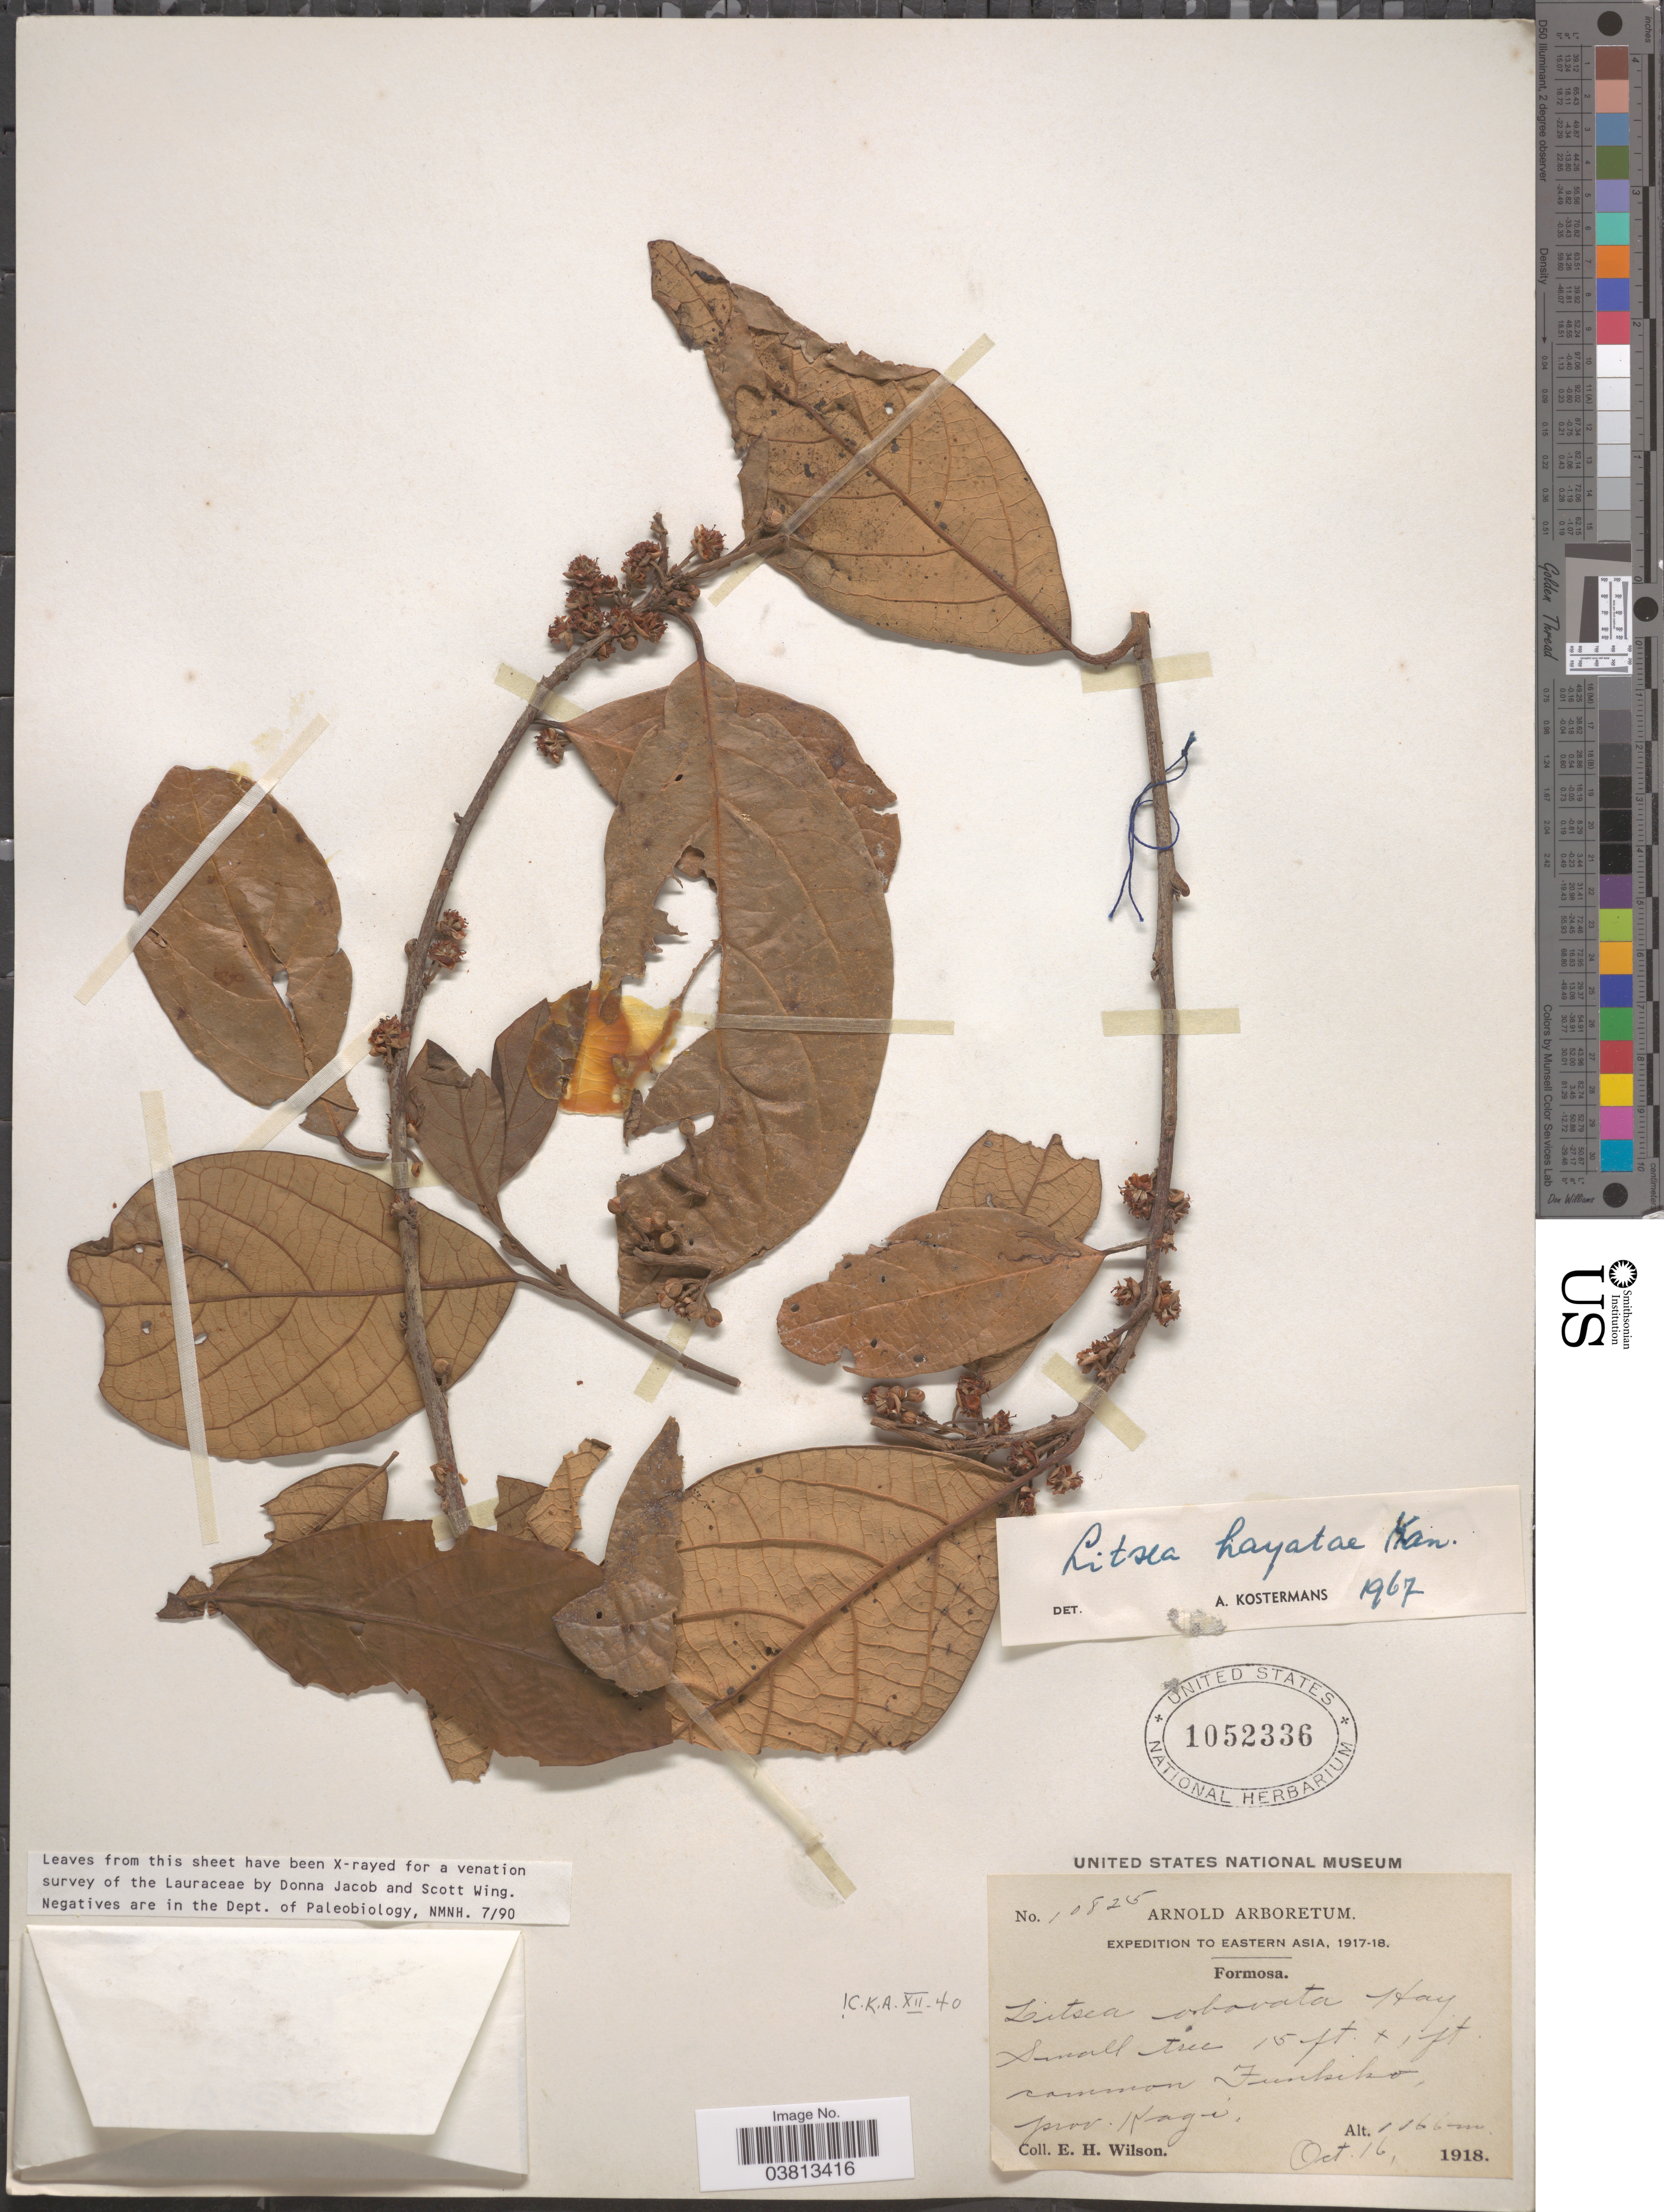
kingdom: Plantae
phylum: Tracheophyta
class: Magnoliopsida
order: Laurales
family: Lauraceae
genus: Litsea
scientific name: Litsea hayatae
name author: Kaneh.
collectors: E. Wilson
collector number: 10825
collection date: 1918-10-16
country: Taiwan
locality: Eastern Asia. Formosa. Funkiko, prov. Kagi.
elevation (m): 1166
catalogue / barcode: US 1052336